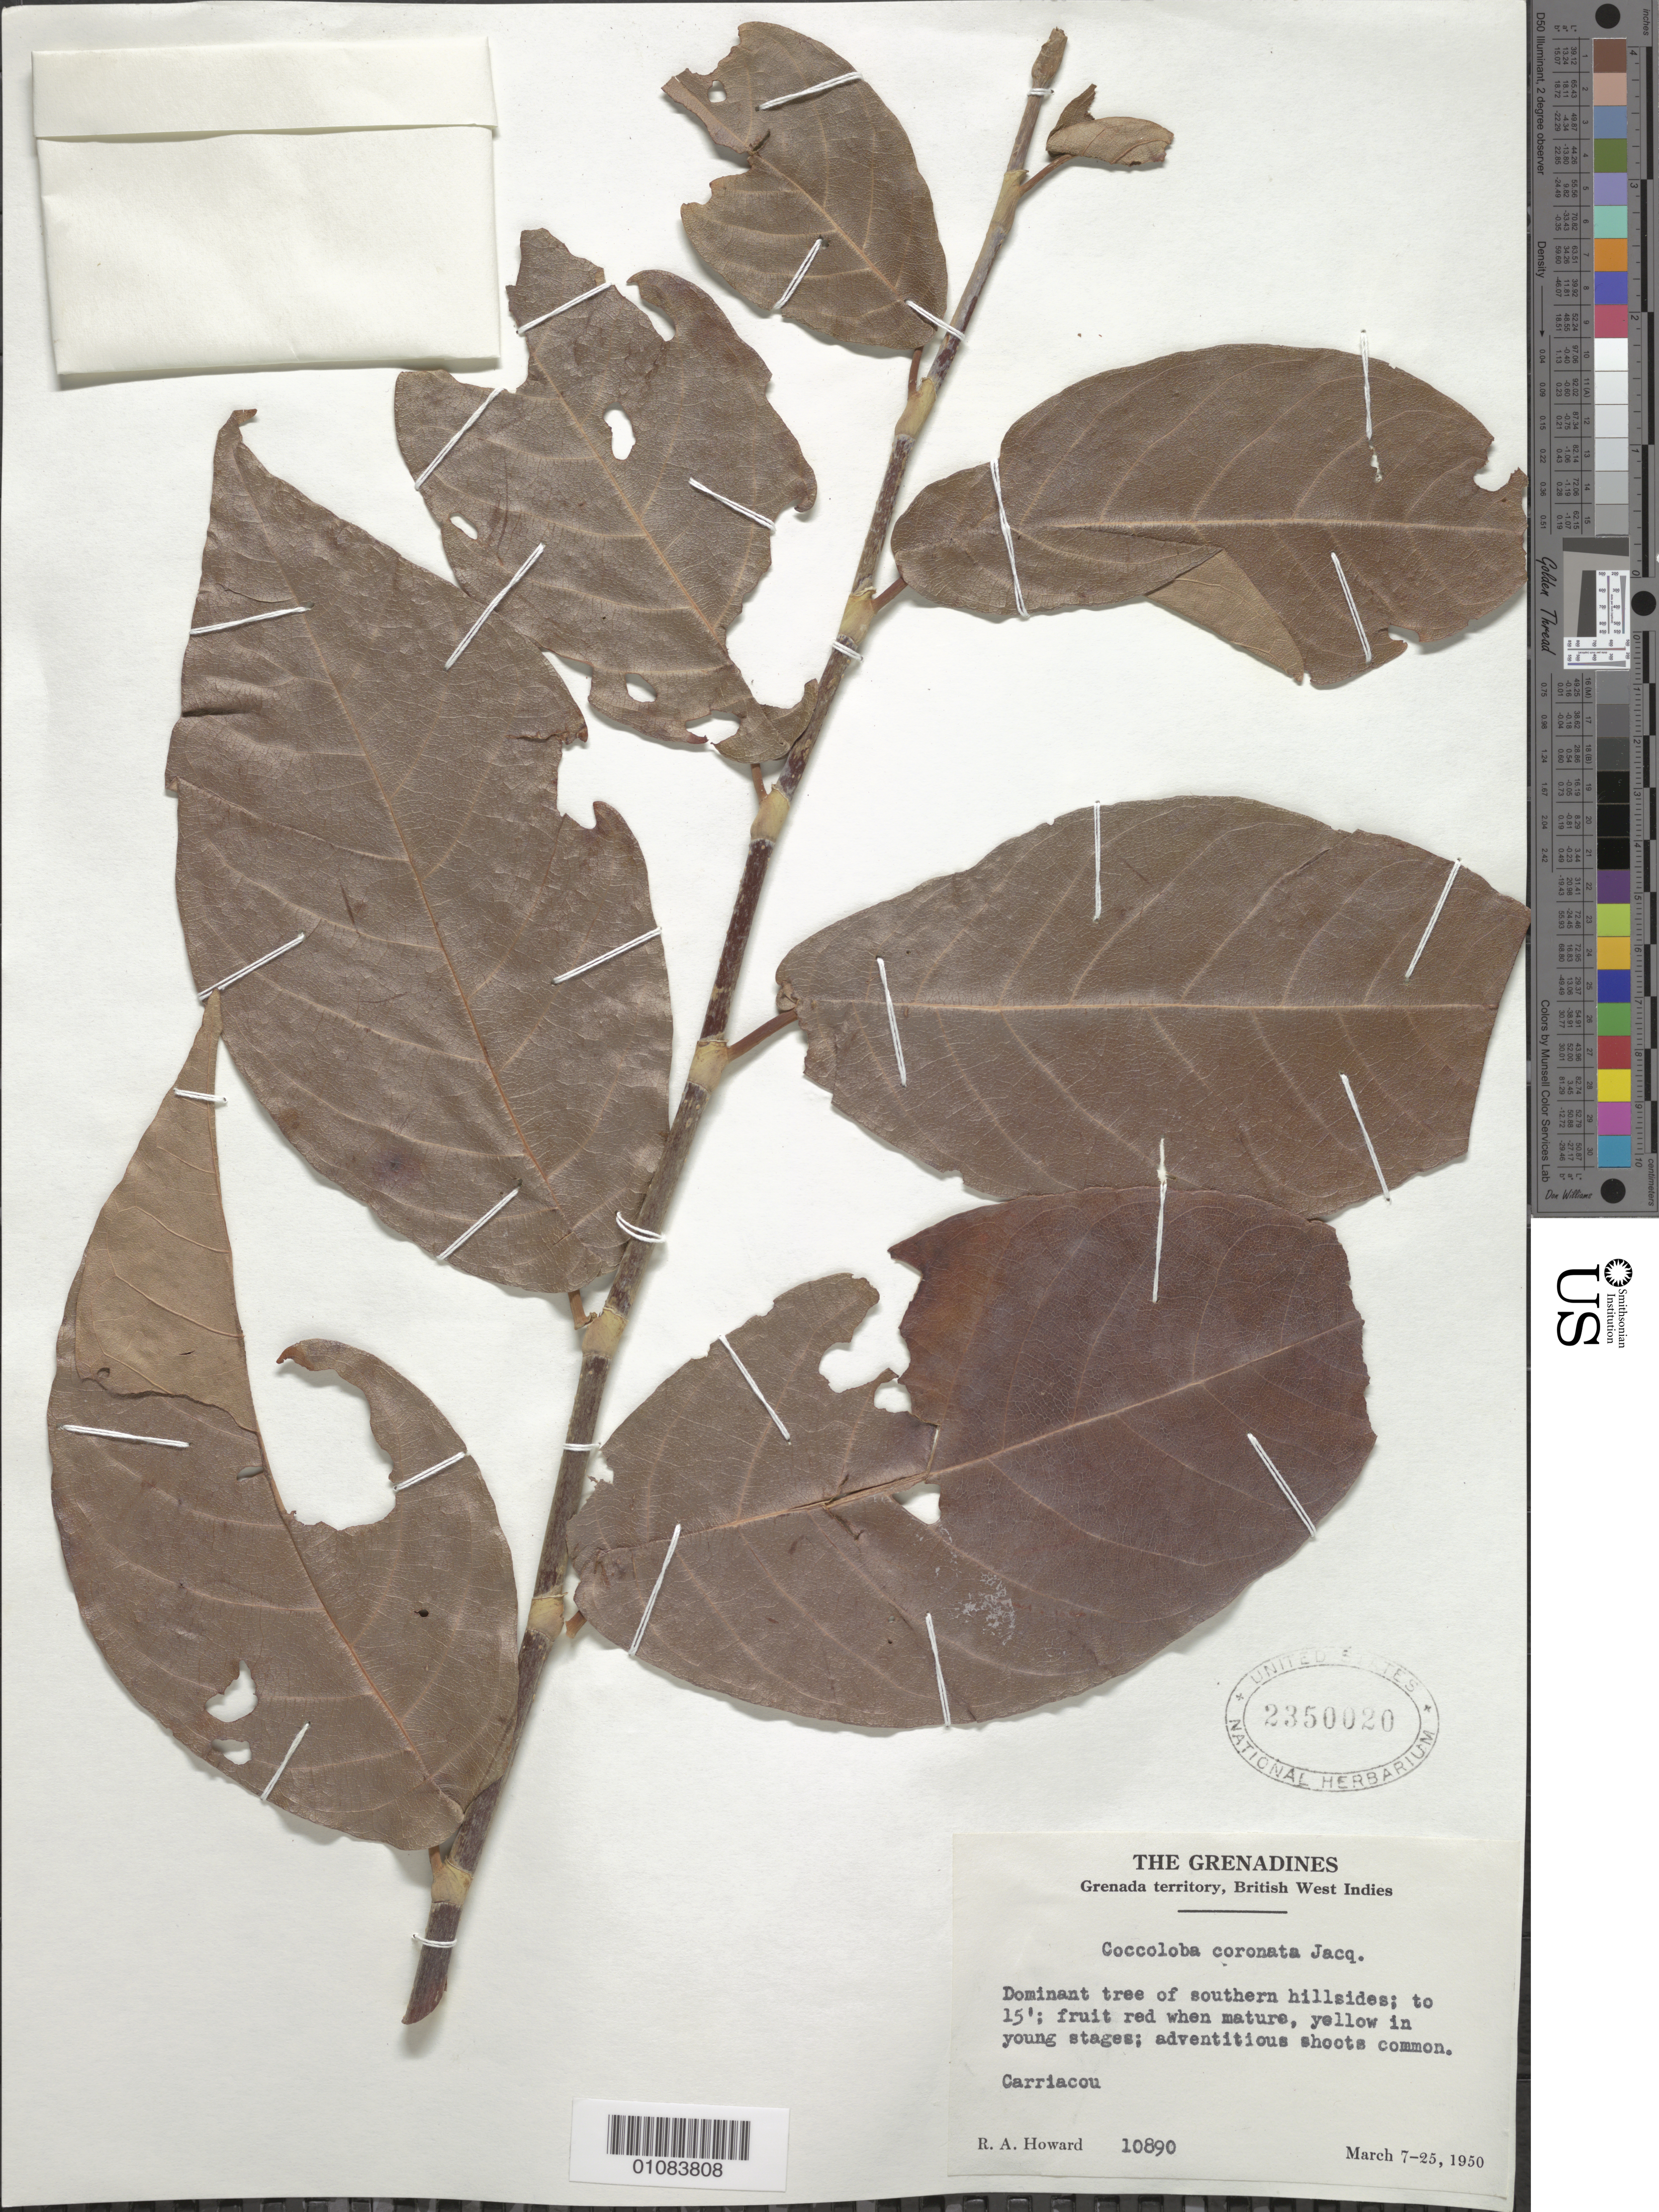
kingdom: Plantae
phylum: Tracheophyta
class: Magnoliopsida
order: Caryophyllales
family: Polygonaceae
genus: Coccoloba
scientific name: Coccoloba coronata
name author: Jacq.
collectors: R. A. Howard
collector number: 10890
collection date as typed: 07 Mar 1950 to 25 Mar 1950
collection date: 1950-03-07/1950-03-25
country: Grenada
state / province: Carriacou and Petite Martinique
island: Carriacou I.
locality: Carriacou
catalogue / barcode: US 235020